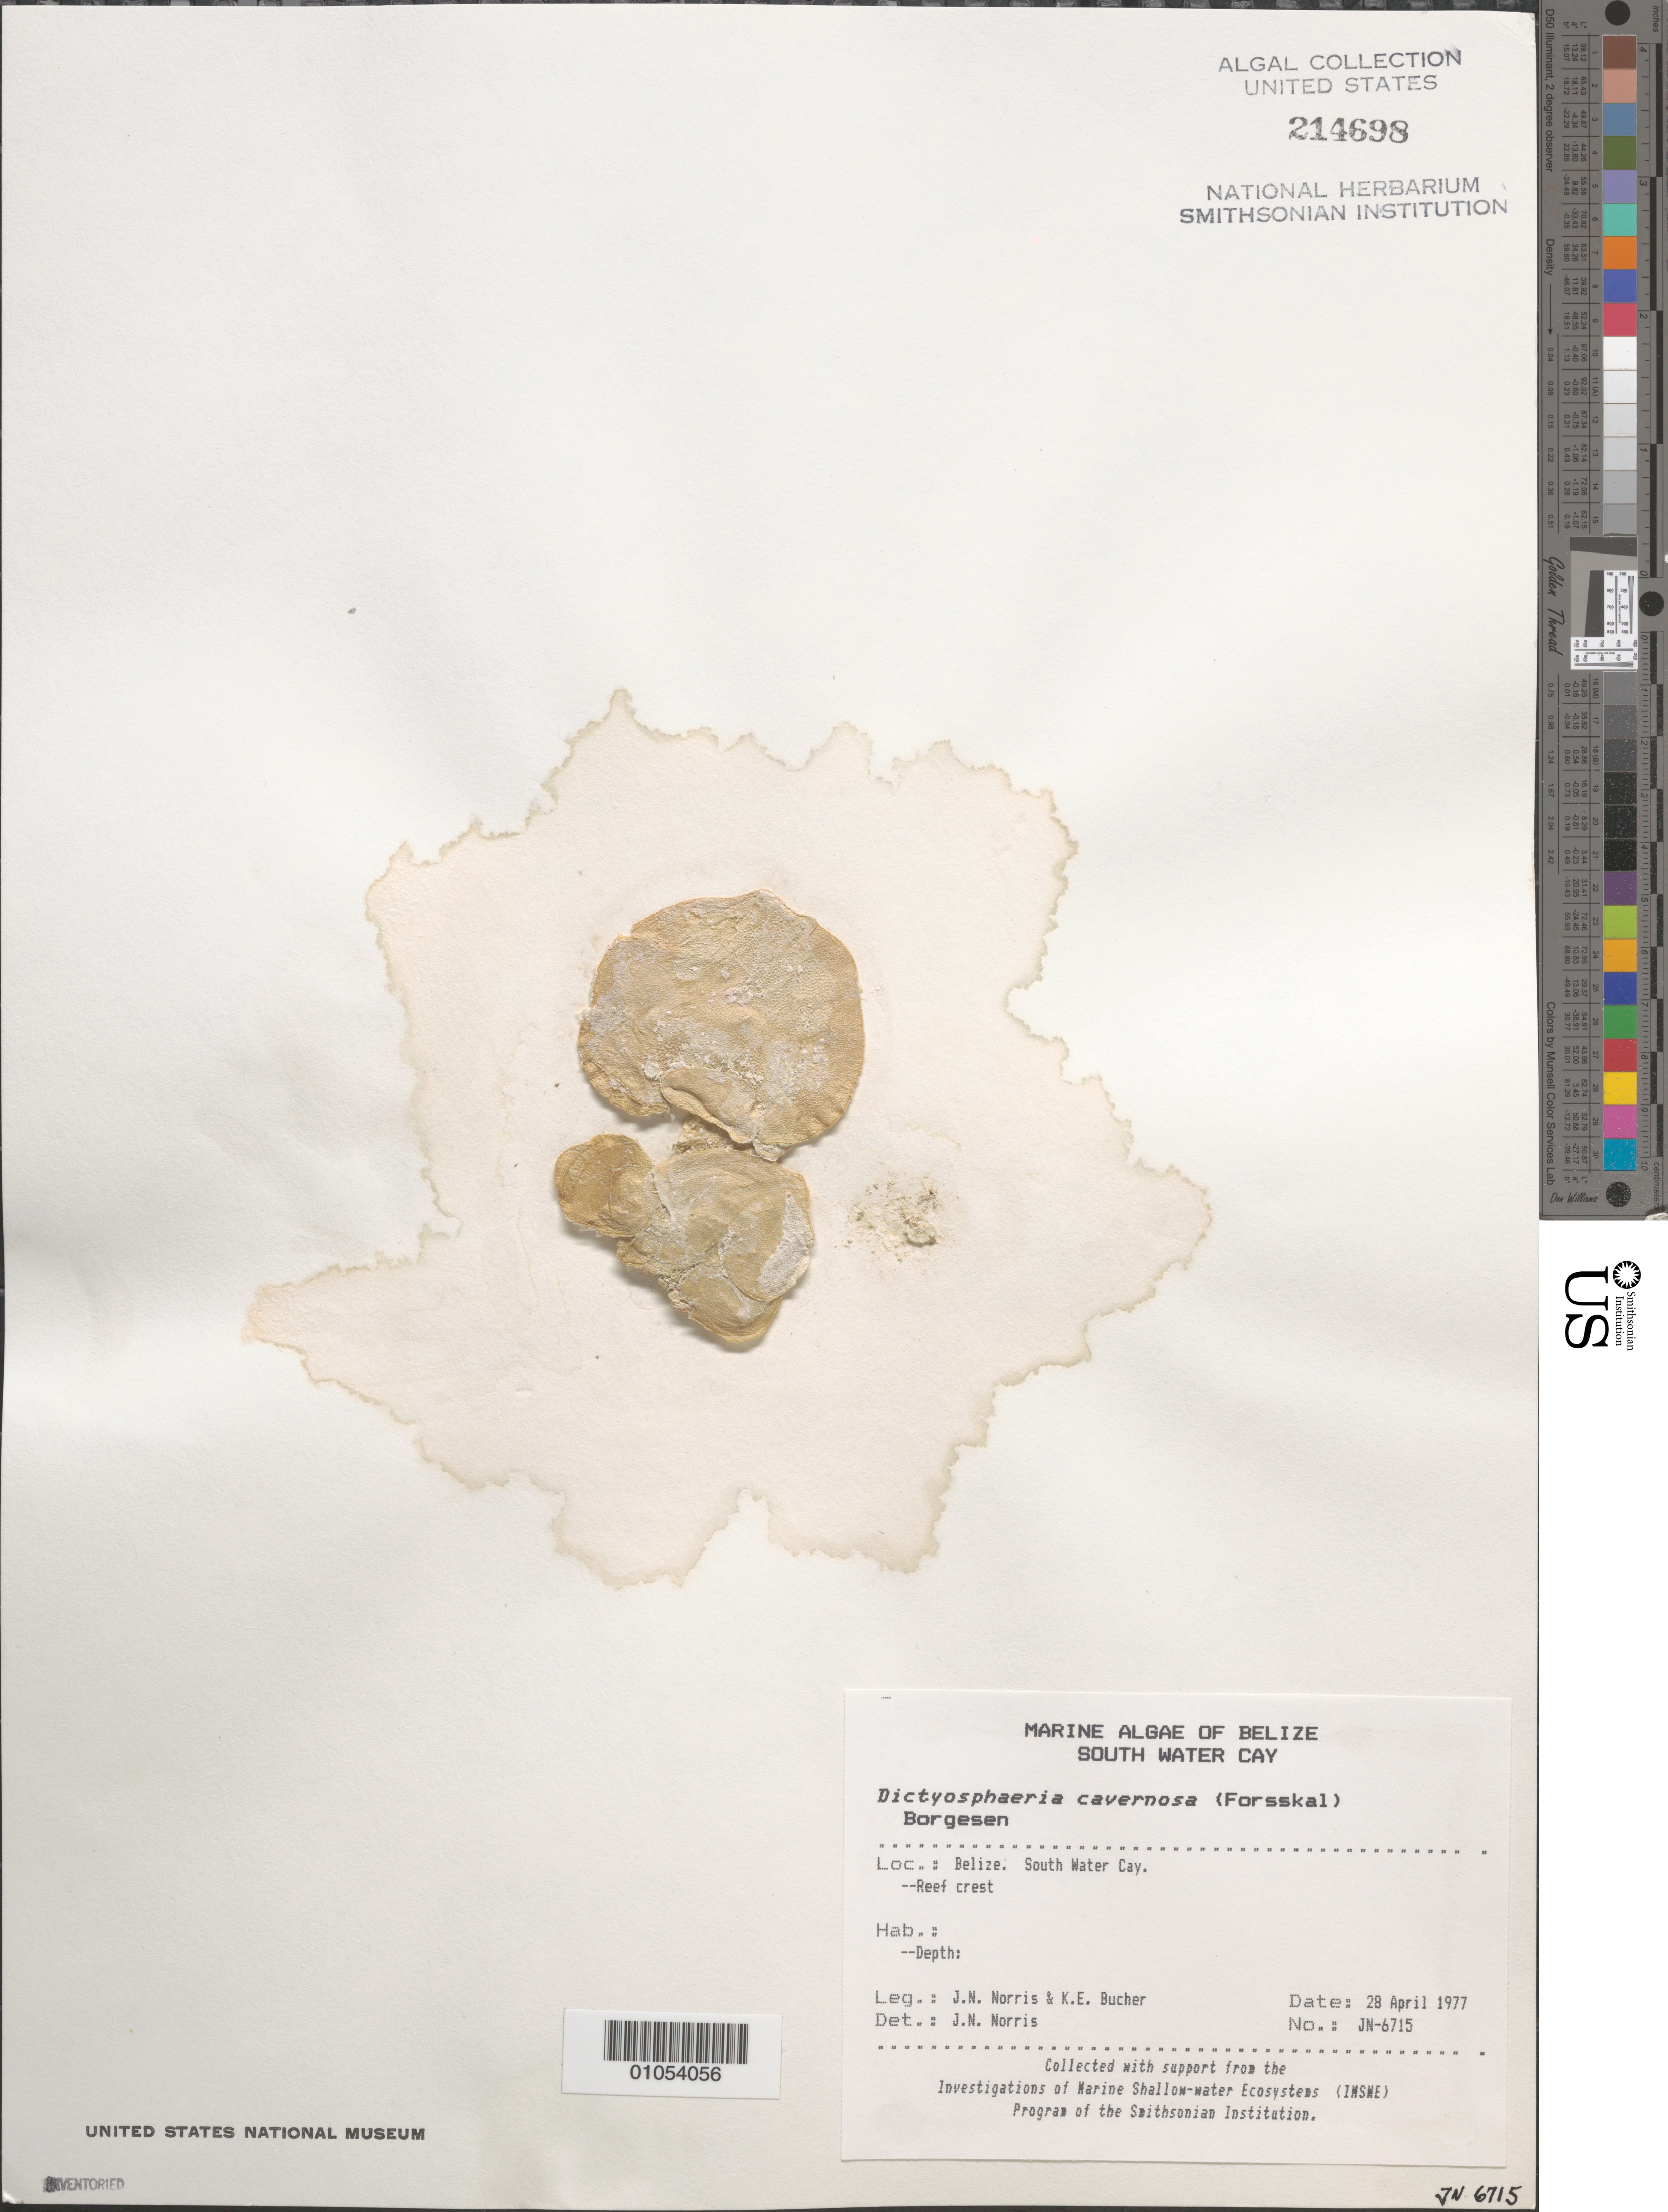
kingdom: Plantae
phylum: Chlorophyta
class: Ulvophyceae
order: Siphonocladales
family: Siphonocladaceae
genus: Dictyosphaeria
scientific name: Dictyosphaeria cavernosa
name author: (Forssk.) Børgesen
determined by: Norris, James N.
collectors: J. N. Norris & K. E. Bucher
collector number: JN-6715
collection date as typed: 28 Apr 1977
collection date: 1977-04-28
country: Belize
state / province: Stann Creek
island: South Water Cay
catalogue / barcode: US 214698